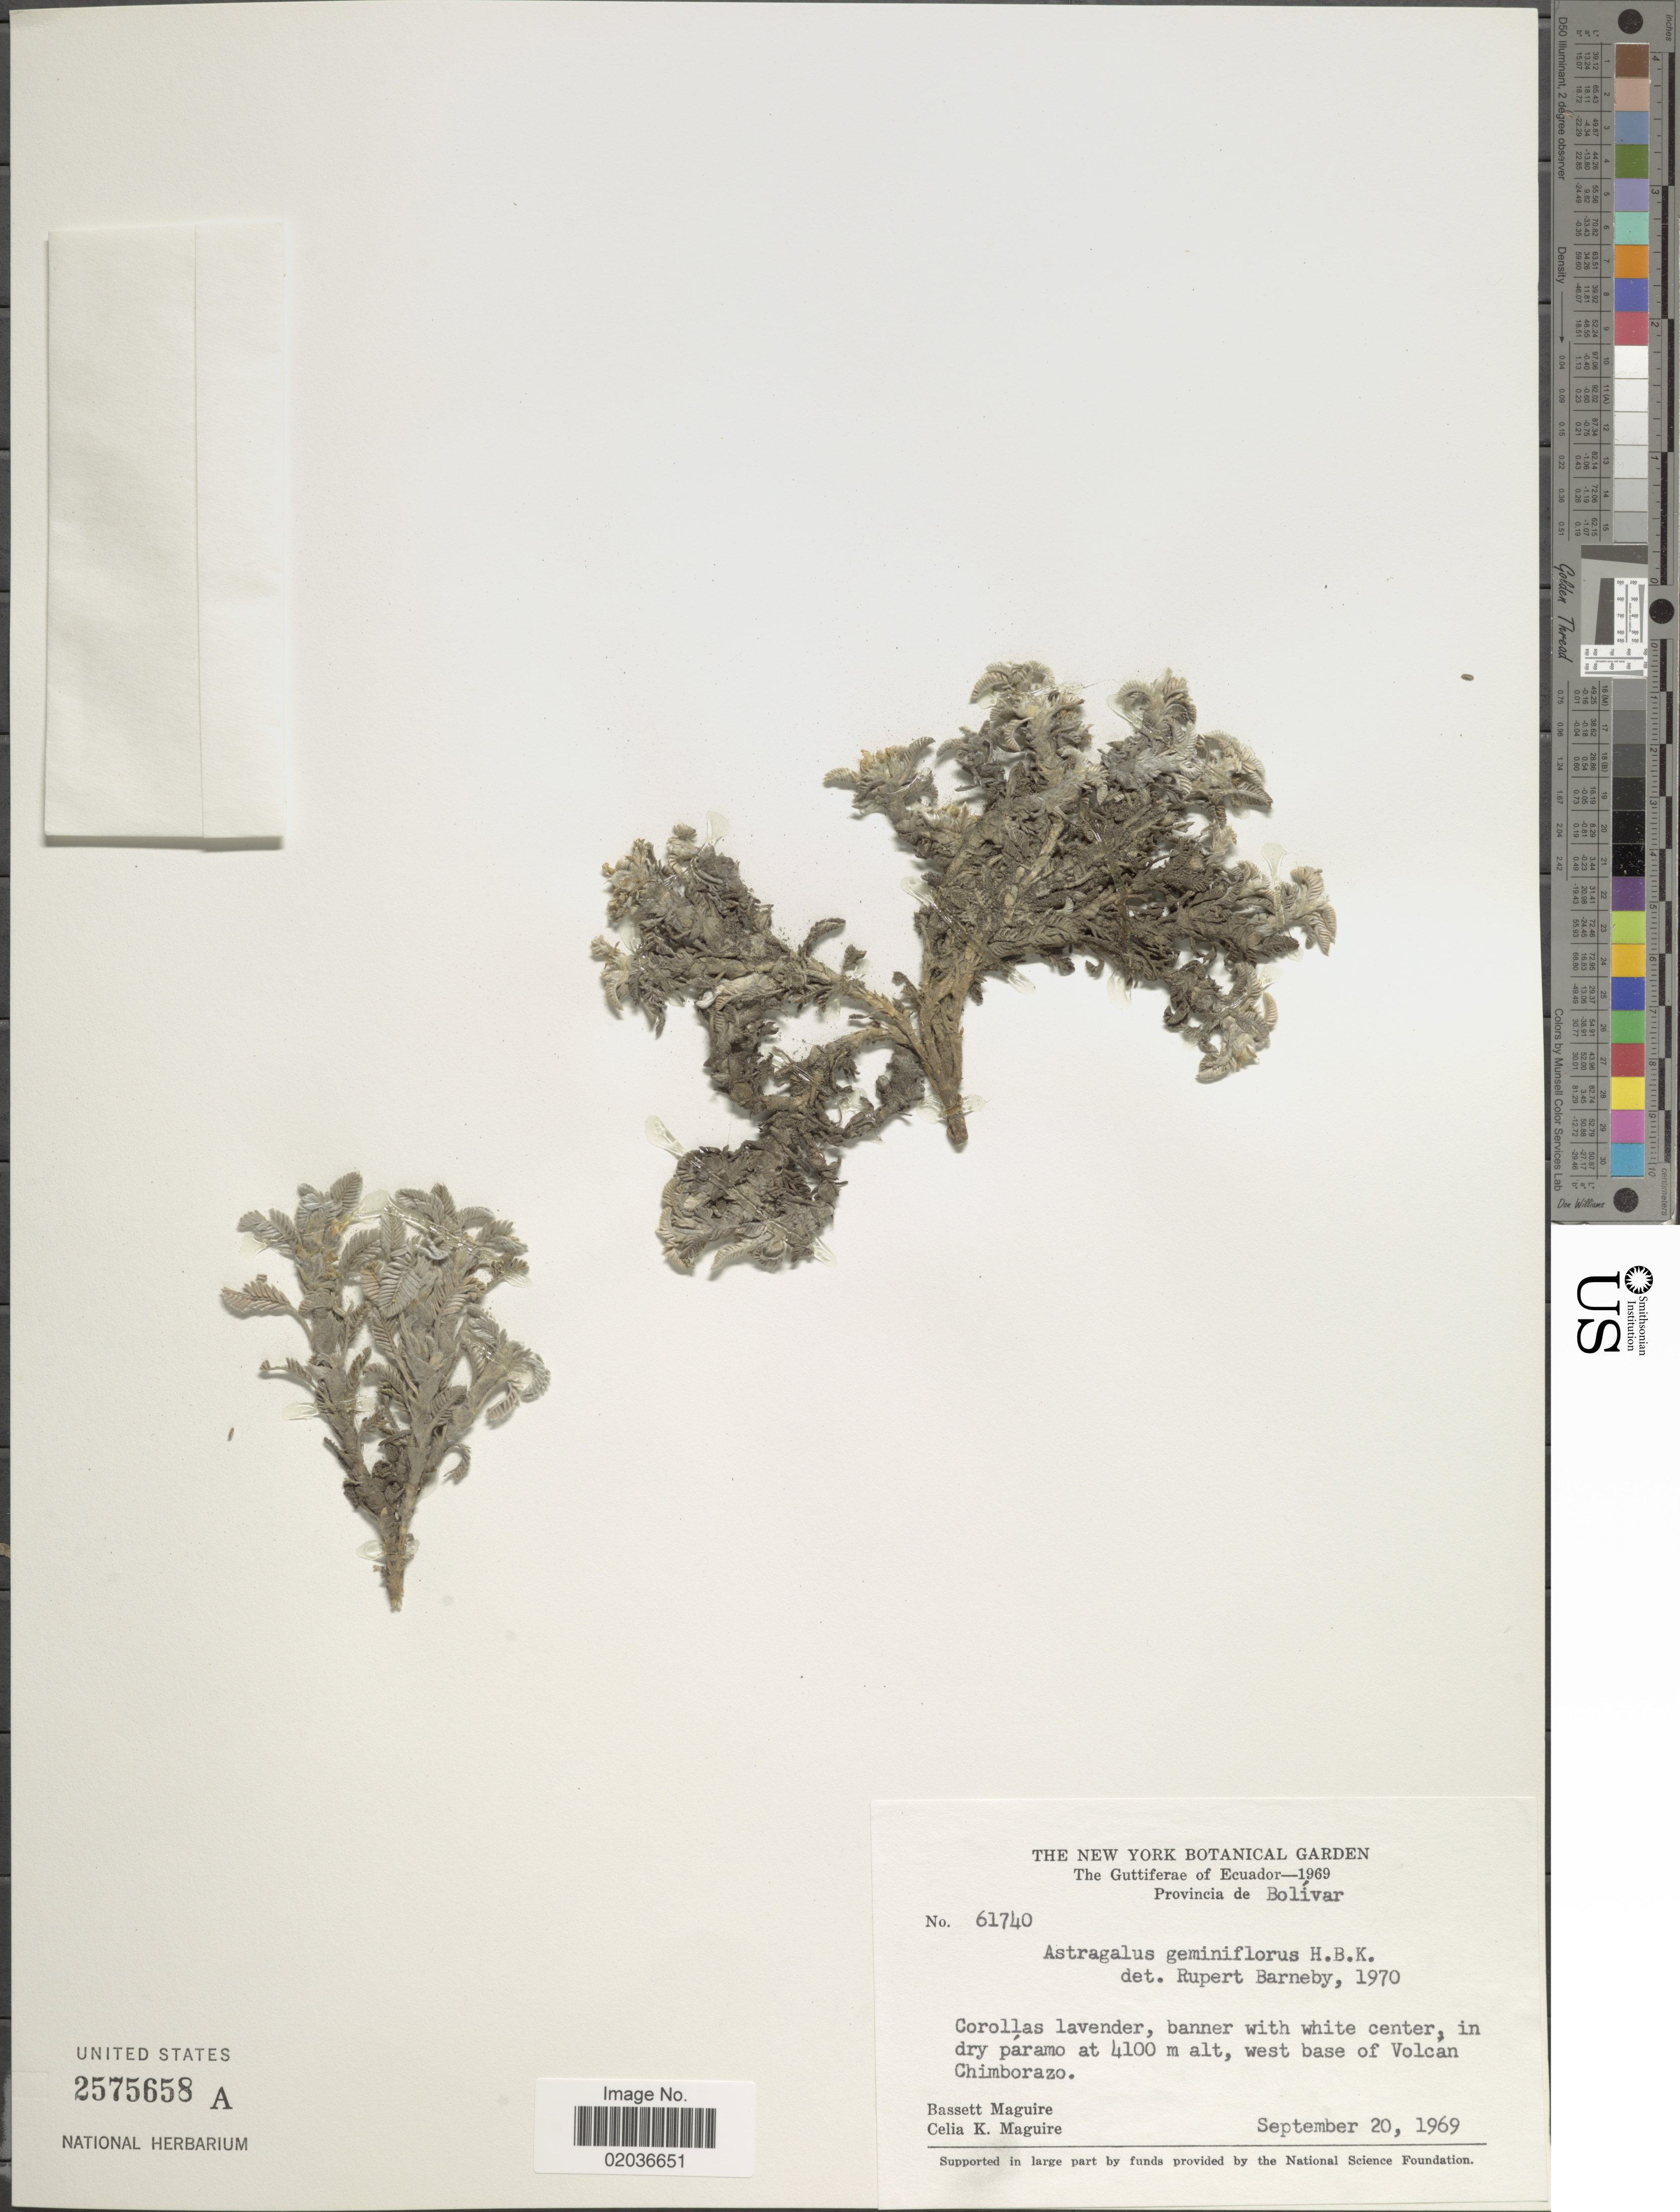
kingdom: Plantae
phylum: Tracheophyta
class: Magnoliopsida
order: Fabales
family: Fabaceae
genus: Astragalus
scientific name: Astragalus geminiflorus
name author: Bonpl.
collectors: B. Maguire & C. K. Maguire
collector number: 61740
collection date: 1969-09-20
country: Ecuador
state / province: Bolívar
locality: West base of Volcan Chimborazo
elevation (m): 4100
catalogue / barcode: US 2575658A